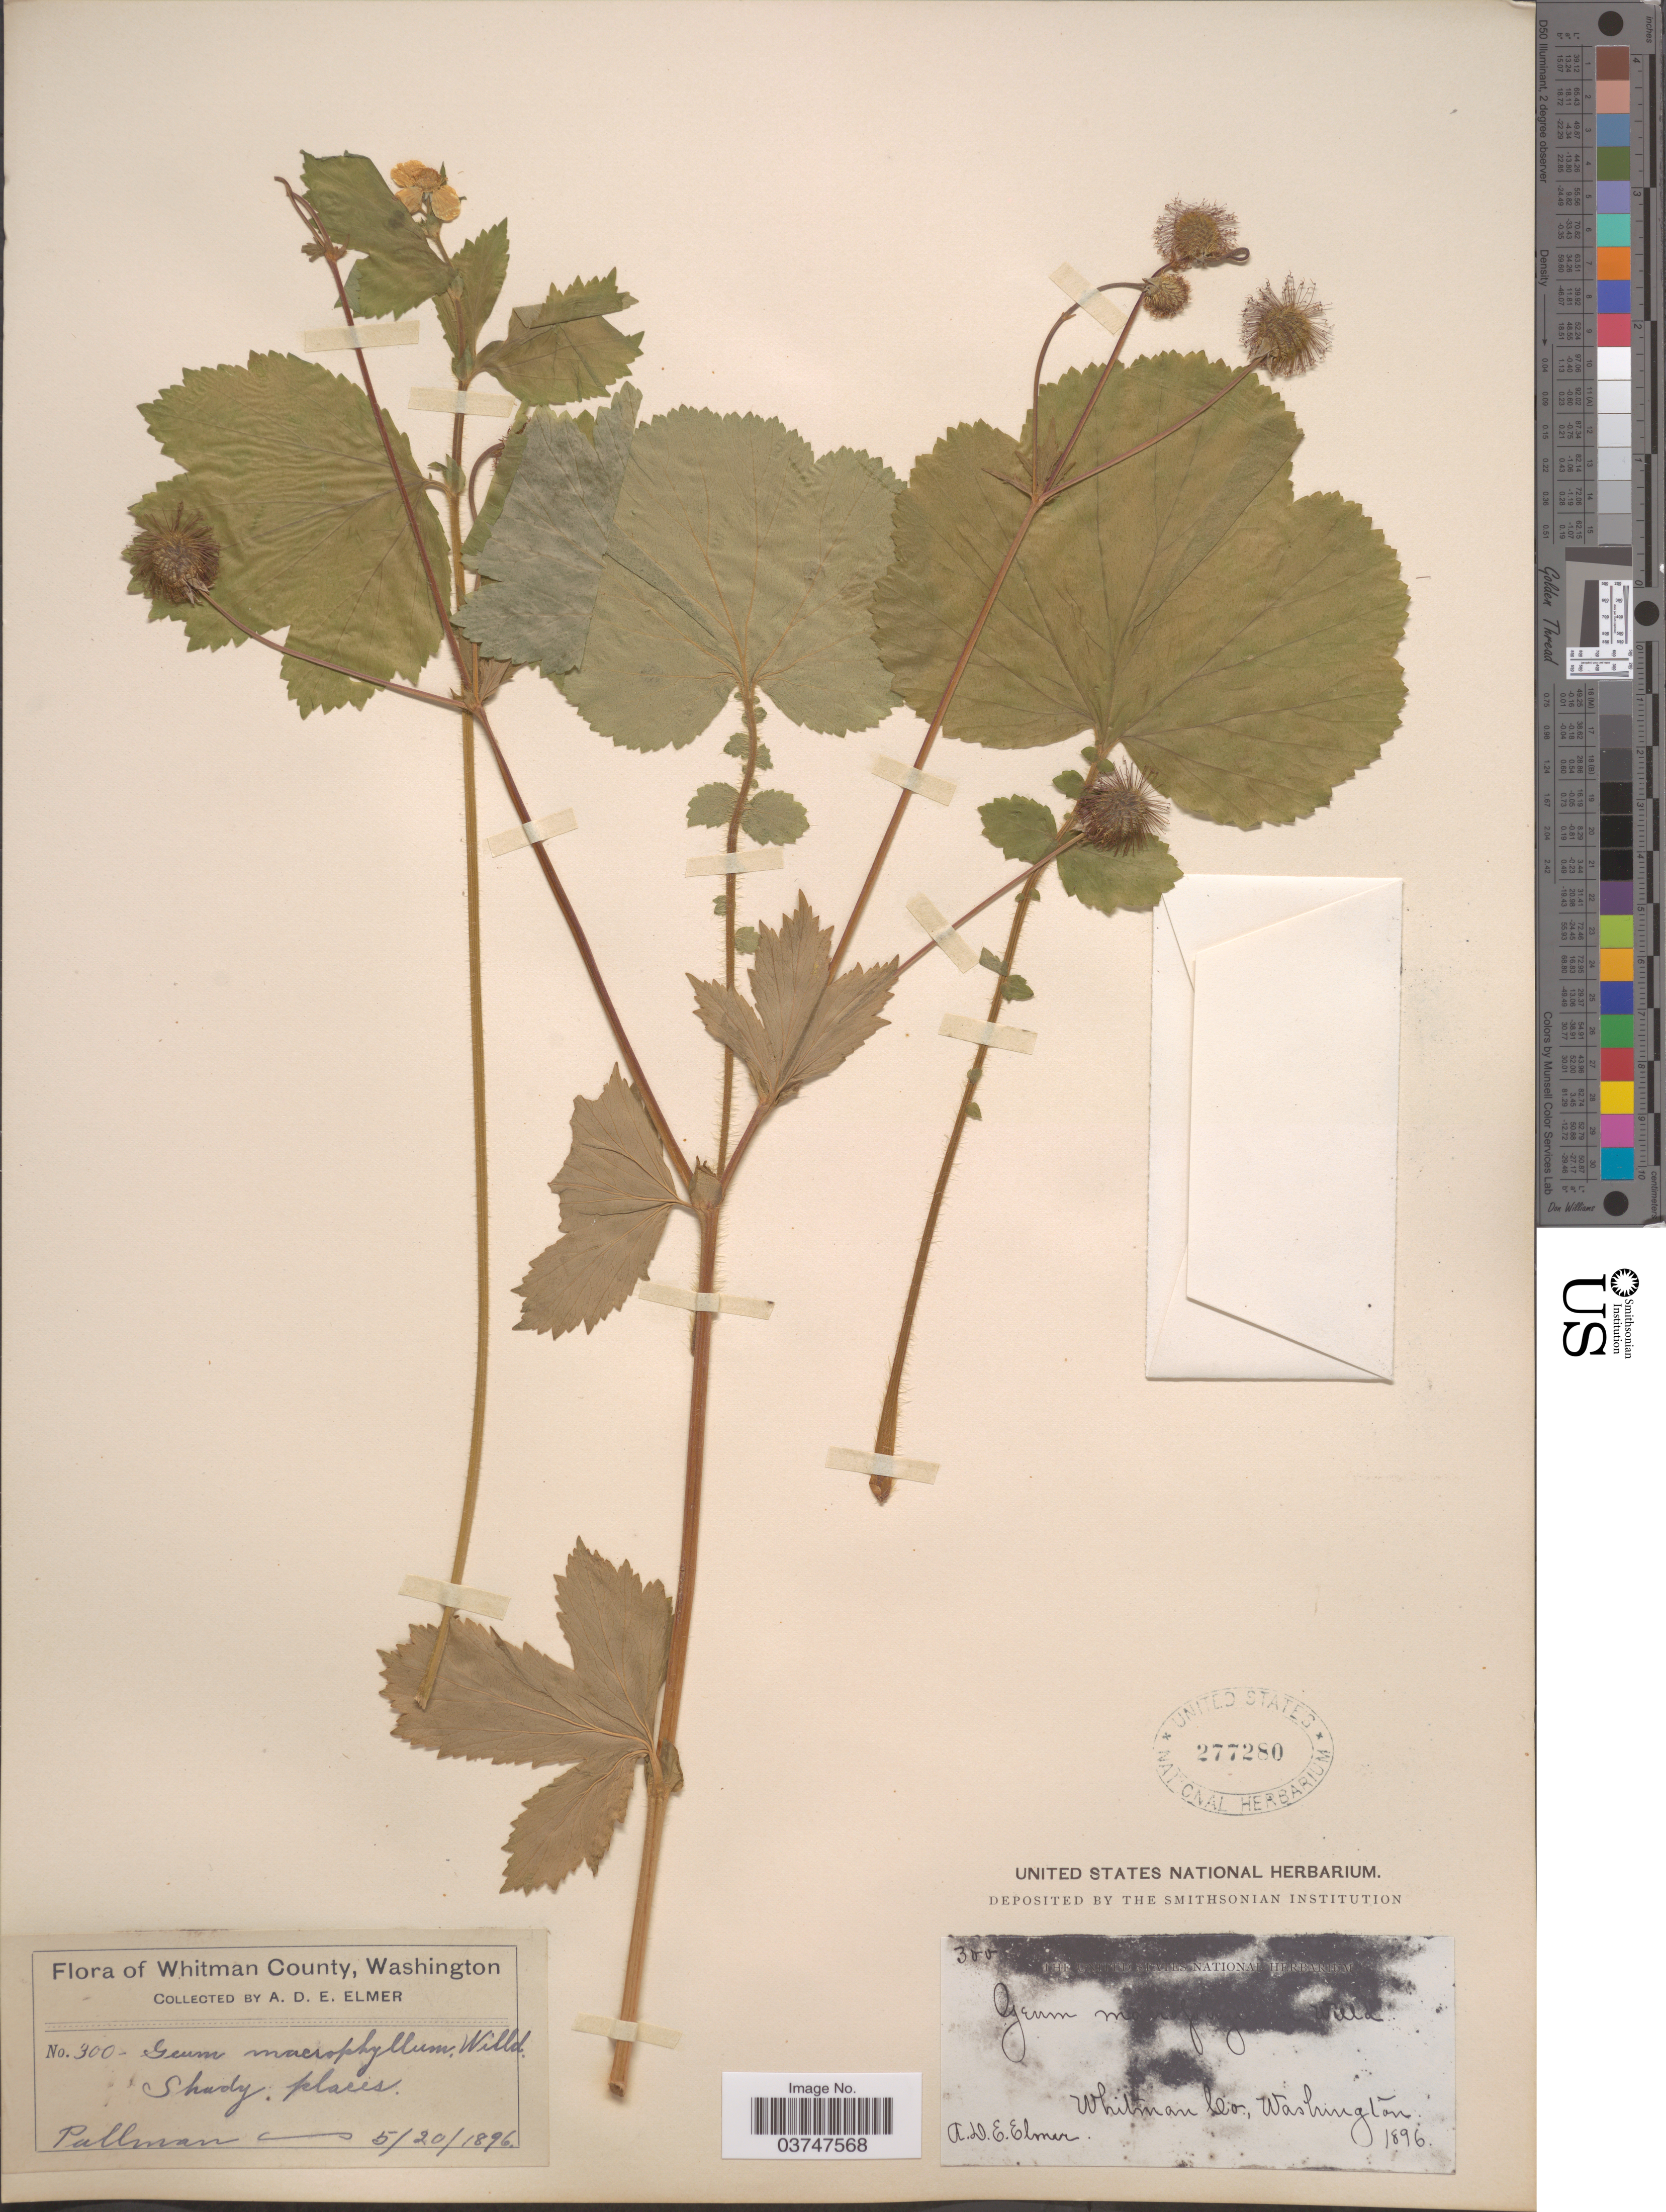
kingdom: Plantae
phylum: Tracheophyta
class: Magnoliopsida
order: Rosales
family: Rosaceae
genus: Geum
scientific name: Geum macrophyllum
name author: Willd.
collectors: A. D. E. Elmer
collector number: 300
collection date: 1896-05-20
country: United States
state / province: Washington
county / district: Whitman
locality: Whitman County. Shady, places. Pullman.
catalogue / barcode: US 277280